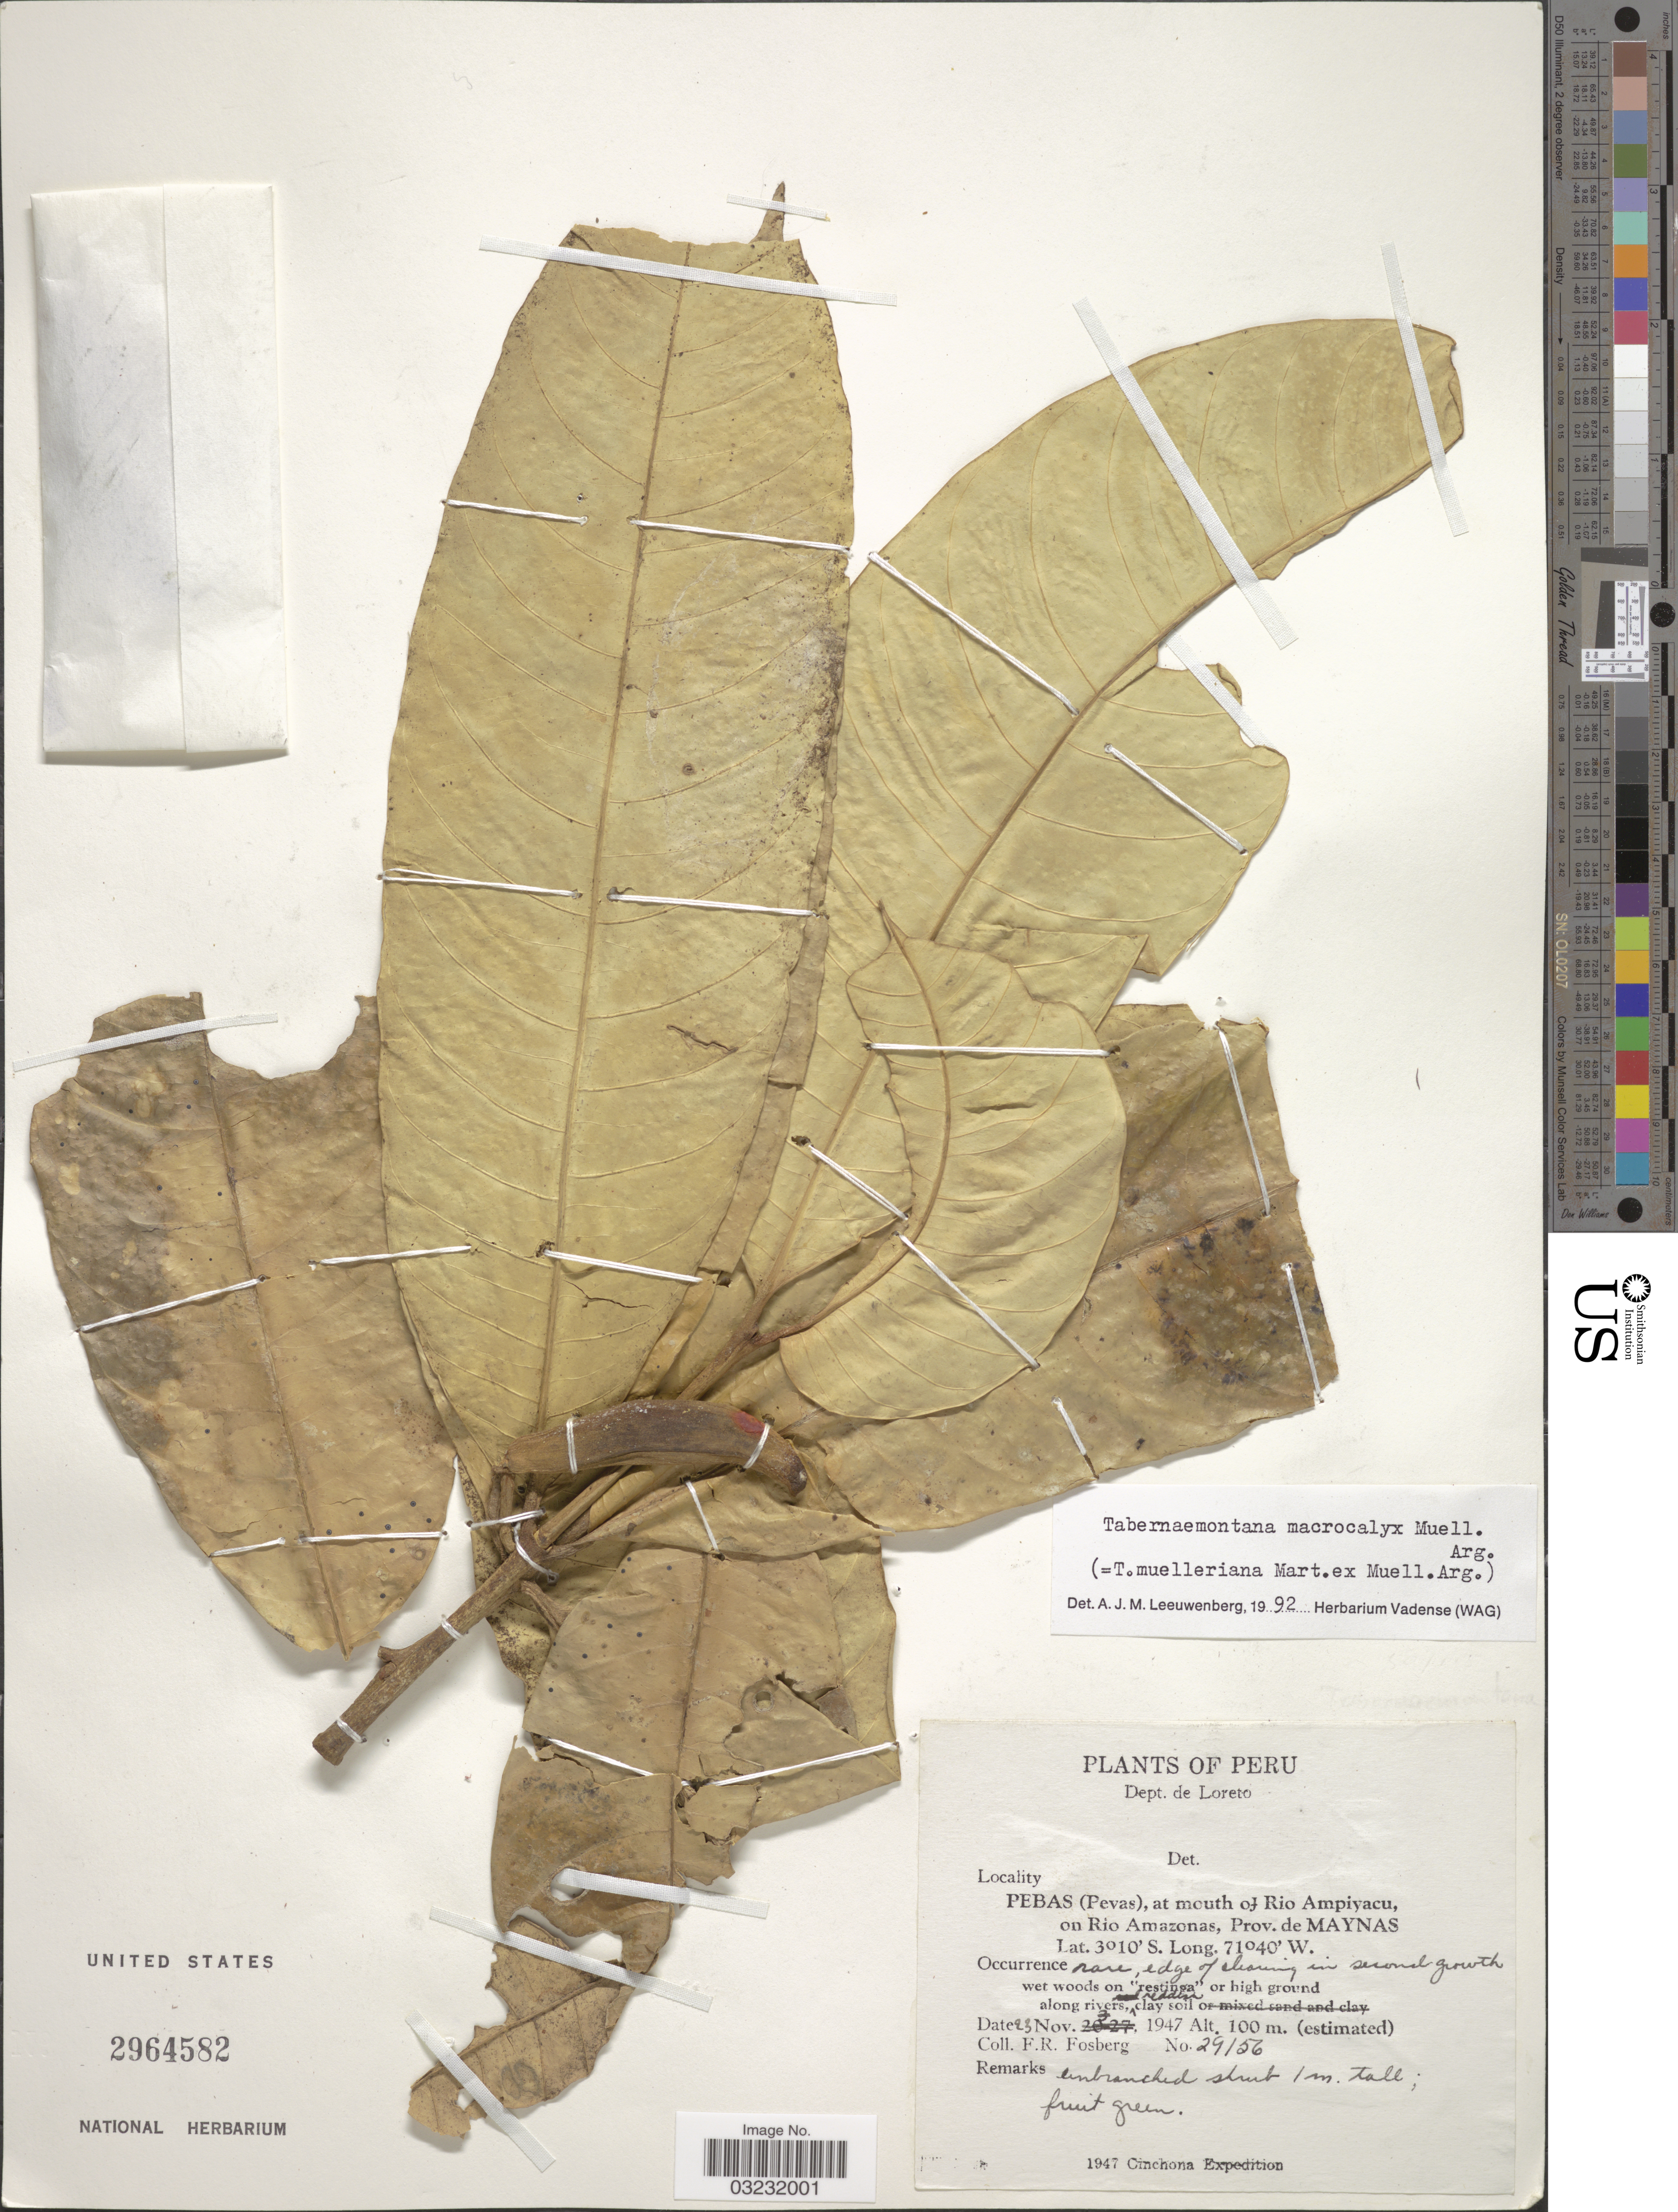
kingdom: Plantae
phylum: Tracheophyta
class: Magnoliopsida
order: Gentianales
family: Apocynaceae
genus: Tabernaemontana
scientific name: Tabernaemontana macrocalyx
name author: Müll. Arg.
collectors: F. R. Fosberg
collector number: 29156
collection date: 1947-11-23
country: Peru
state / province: Loreto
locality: Dept. de Loreto. Pebas (Pevas), at mouth of Rio Ampiyacu, on Rio Amazonas, Prov. de Maynas.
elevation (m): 100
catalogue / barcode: US 2964582